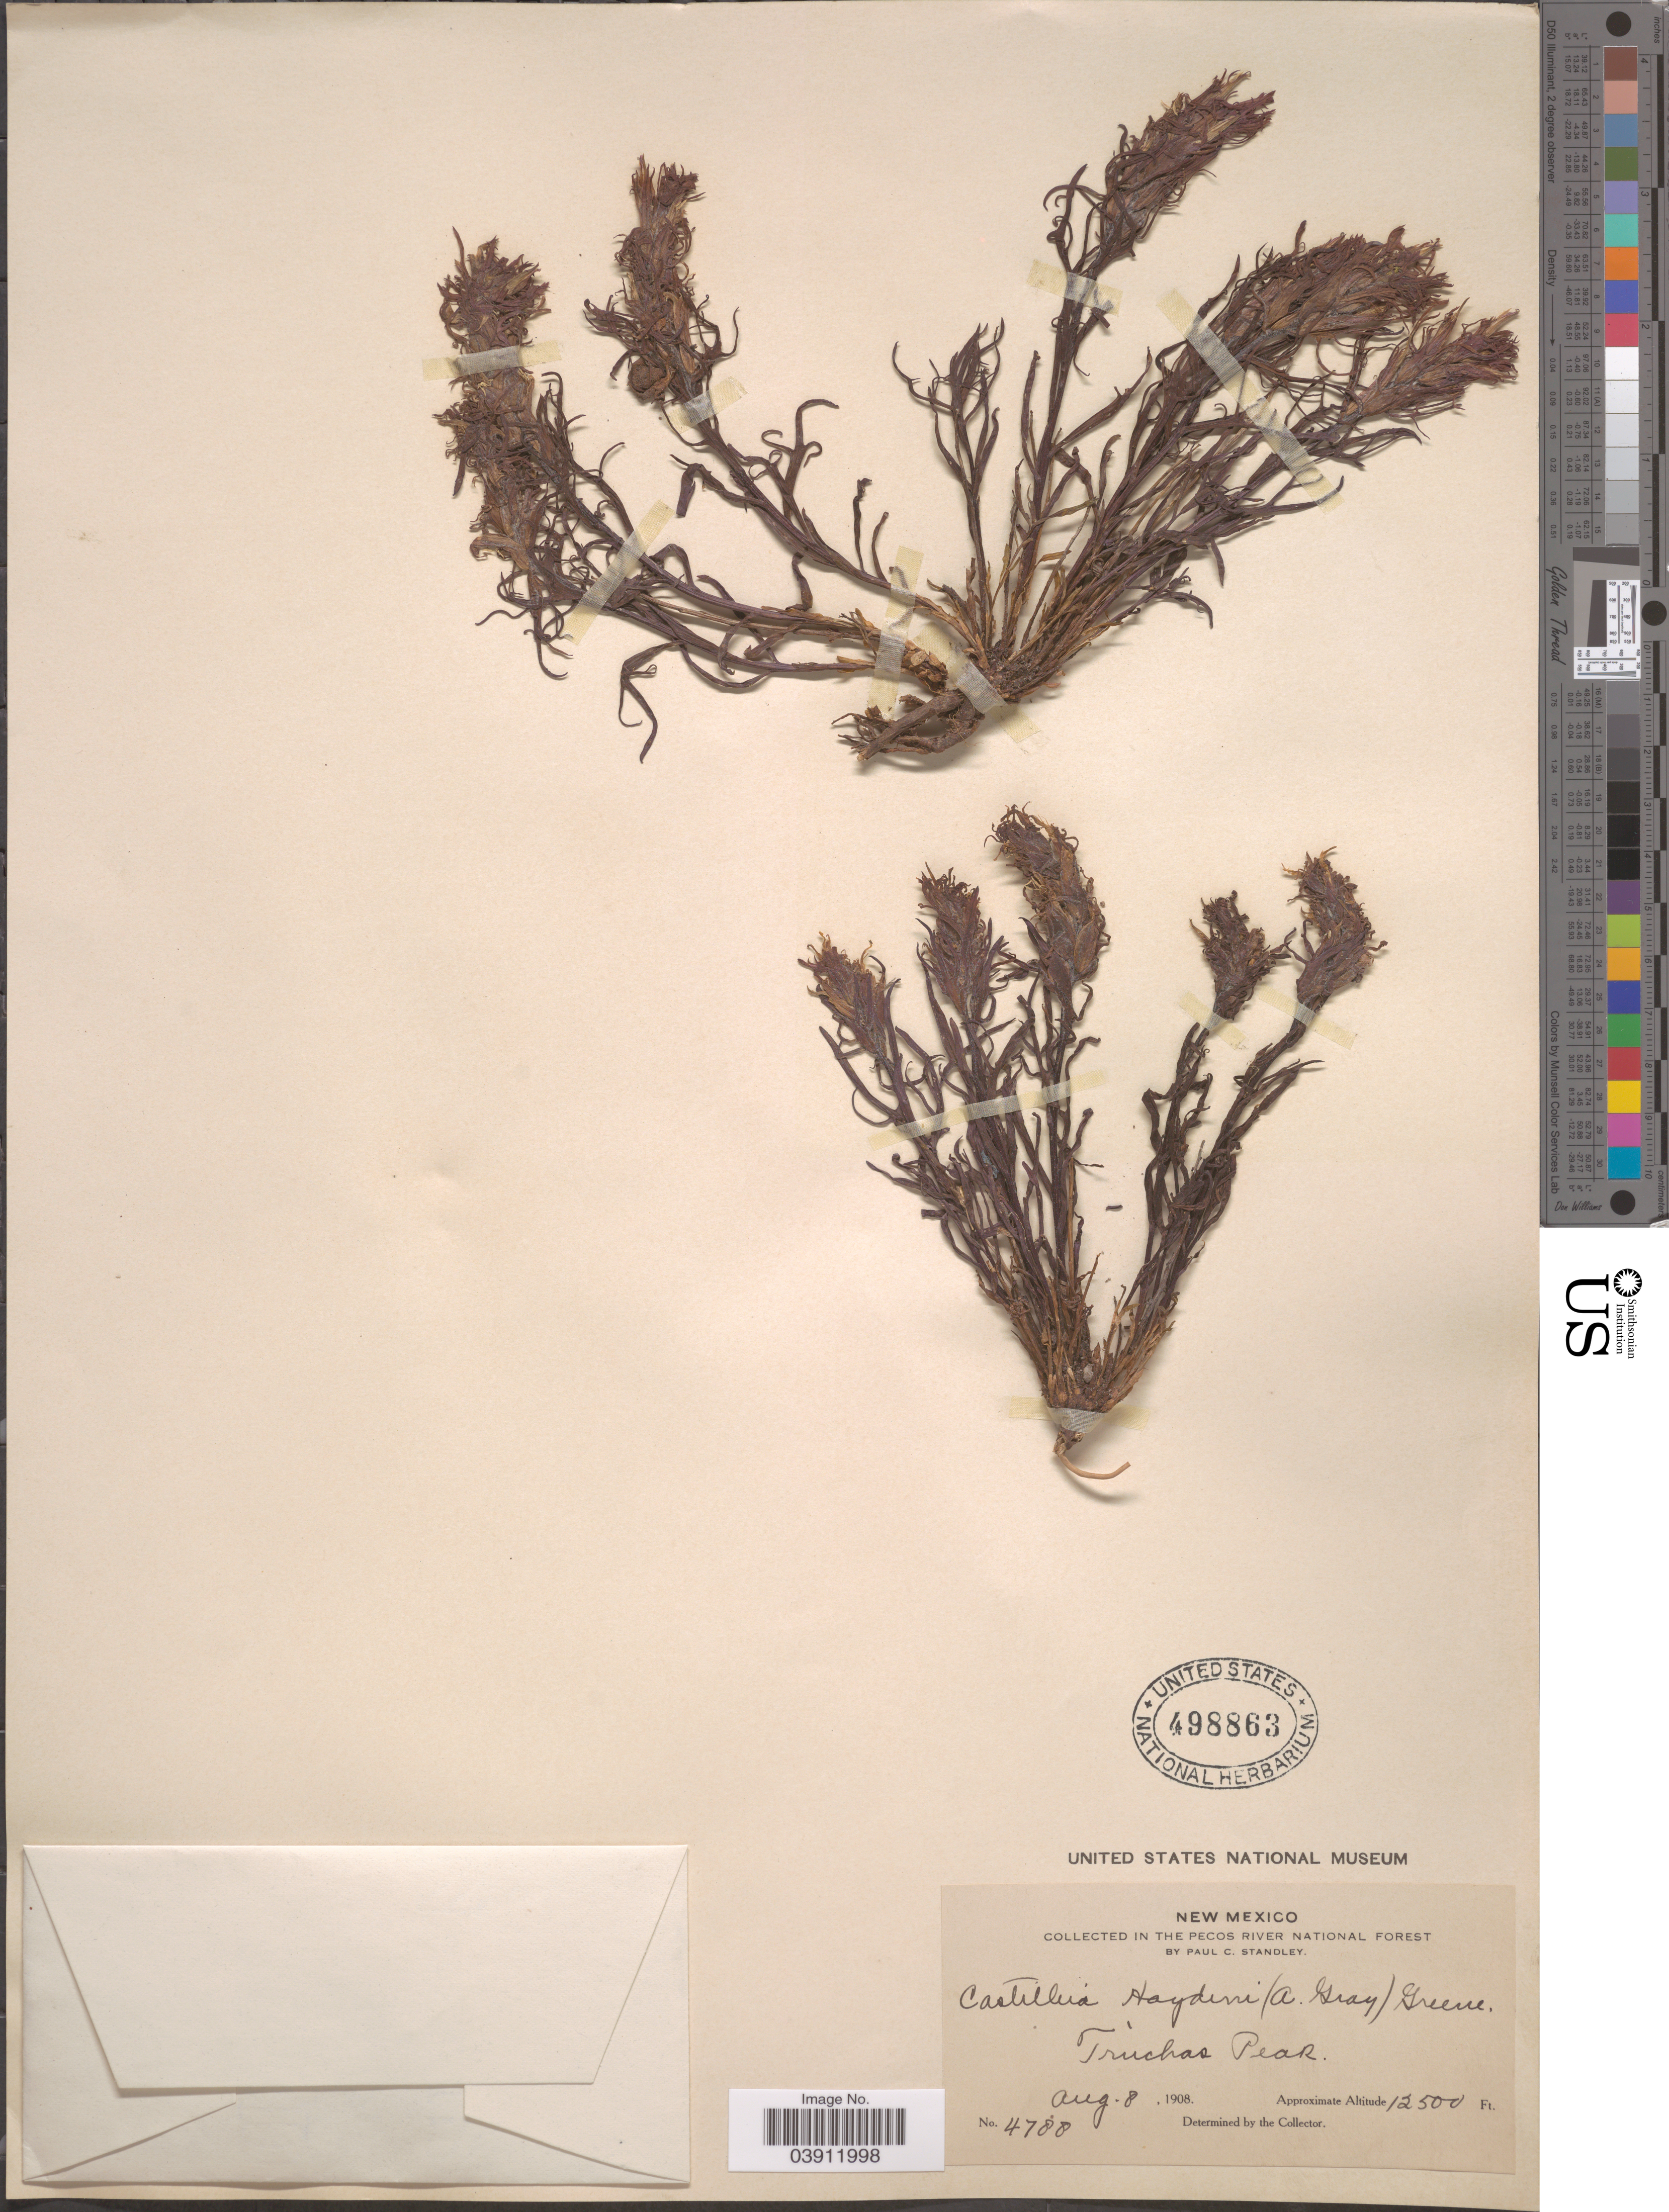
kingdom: Plantae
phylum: Tracheophyta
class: Magnoliopsida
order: Lamiales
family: Orobanchaceae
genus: Castilleja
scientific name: Castilleja haydenii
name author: (A. Gray) Cockerell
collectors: P. C. Standley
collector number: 4788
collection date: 1908-08-08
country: United States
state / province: New Mexico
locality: Truchas Peak, Pecos River National Forest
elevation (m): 3810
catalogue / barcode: US 498863